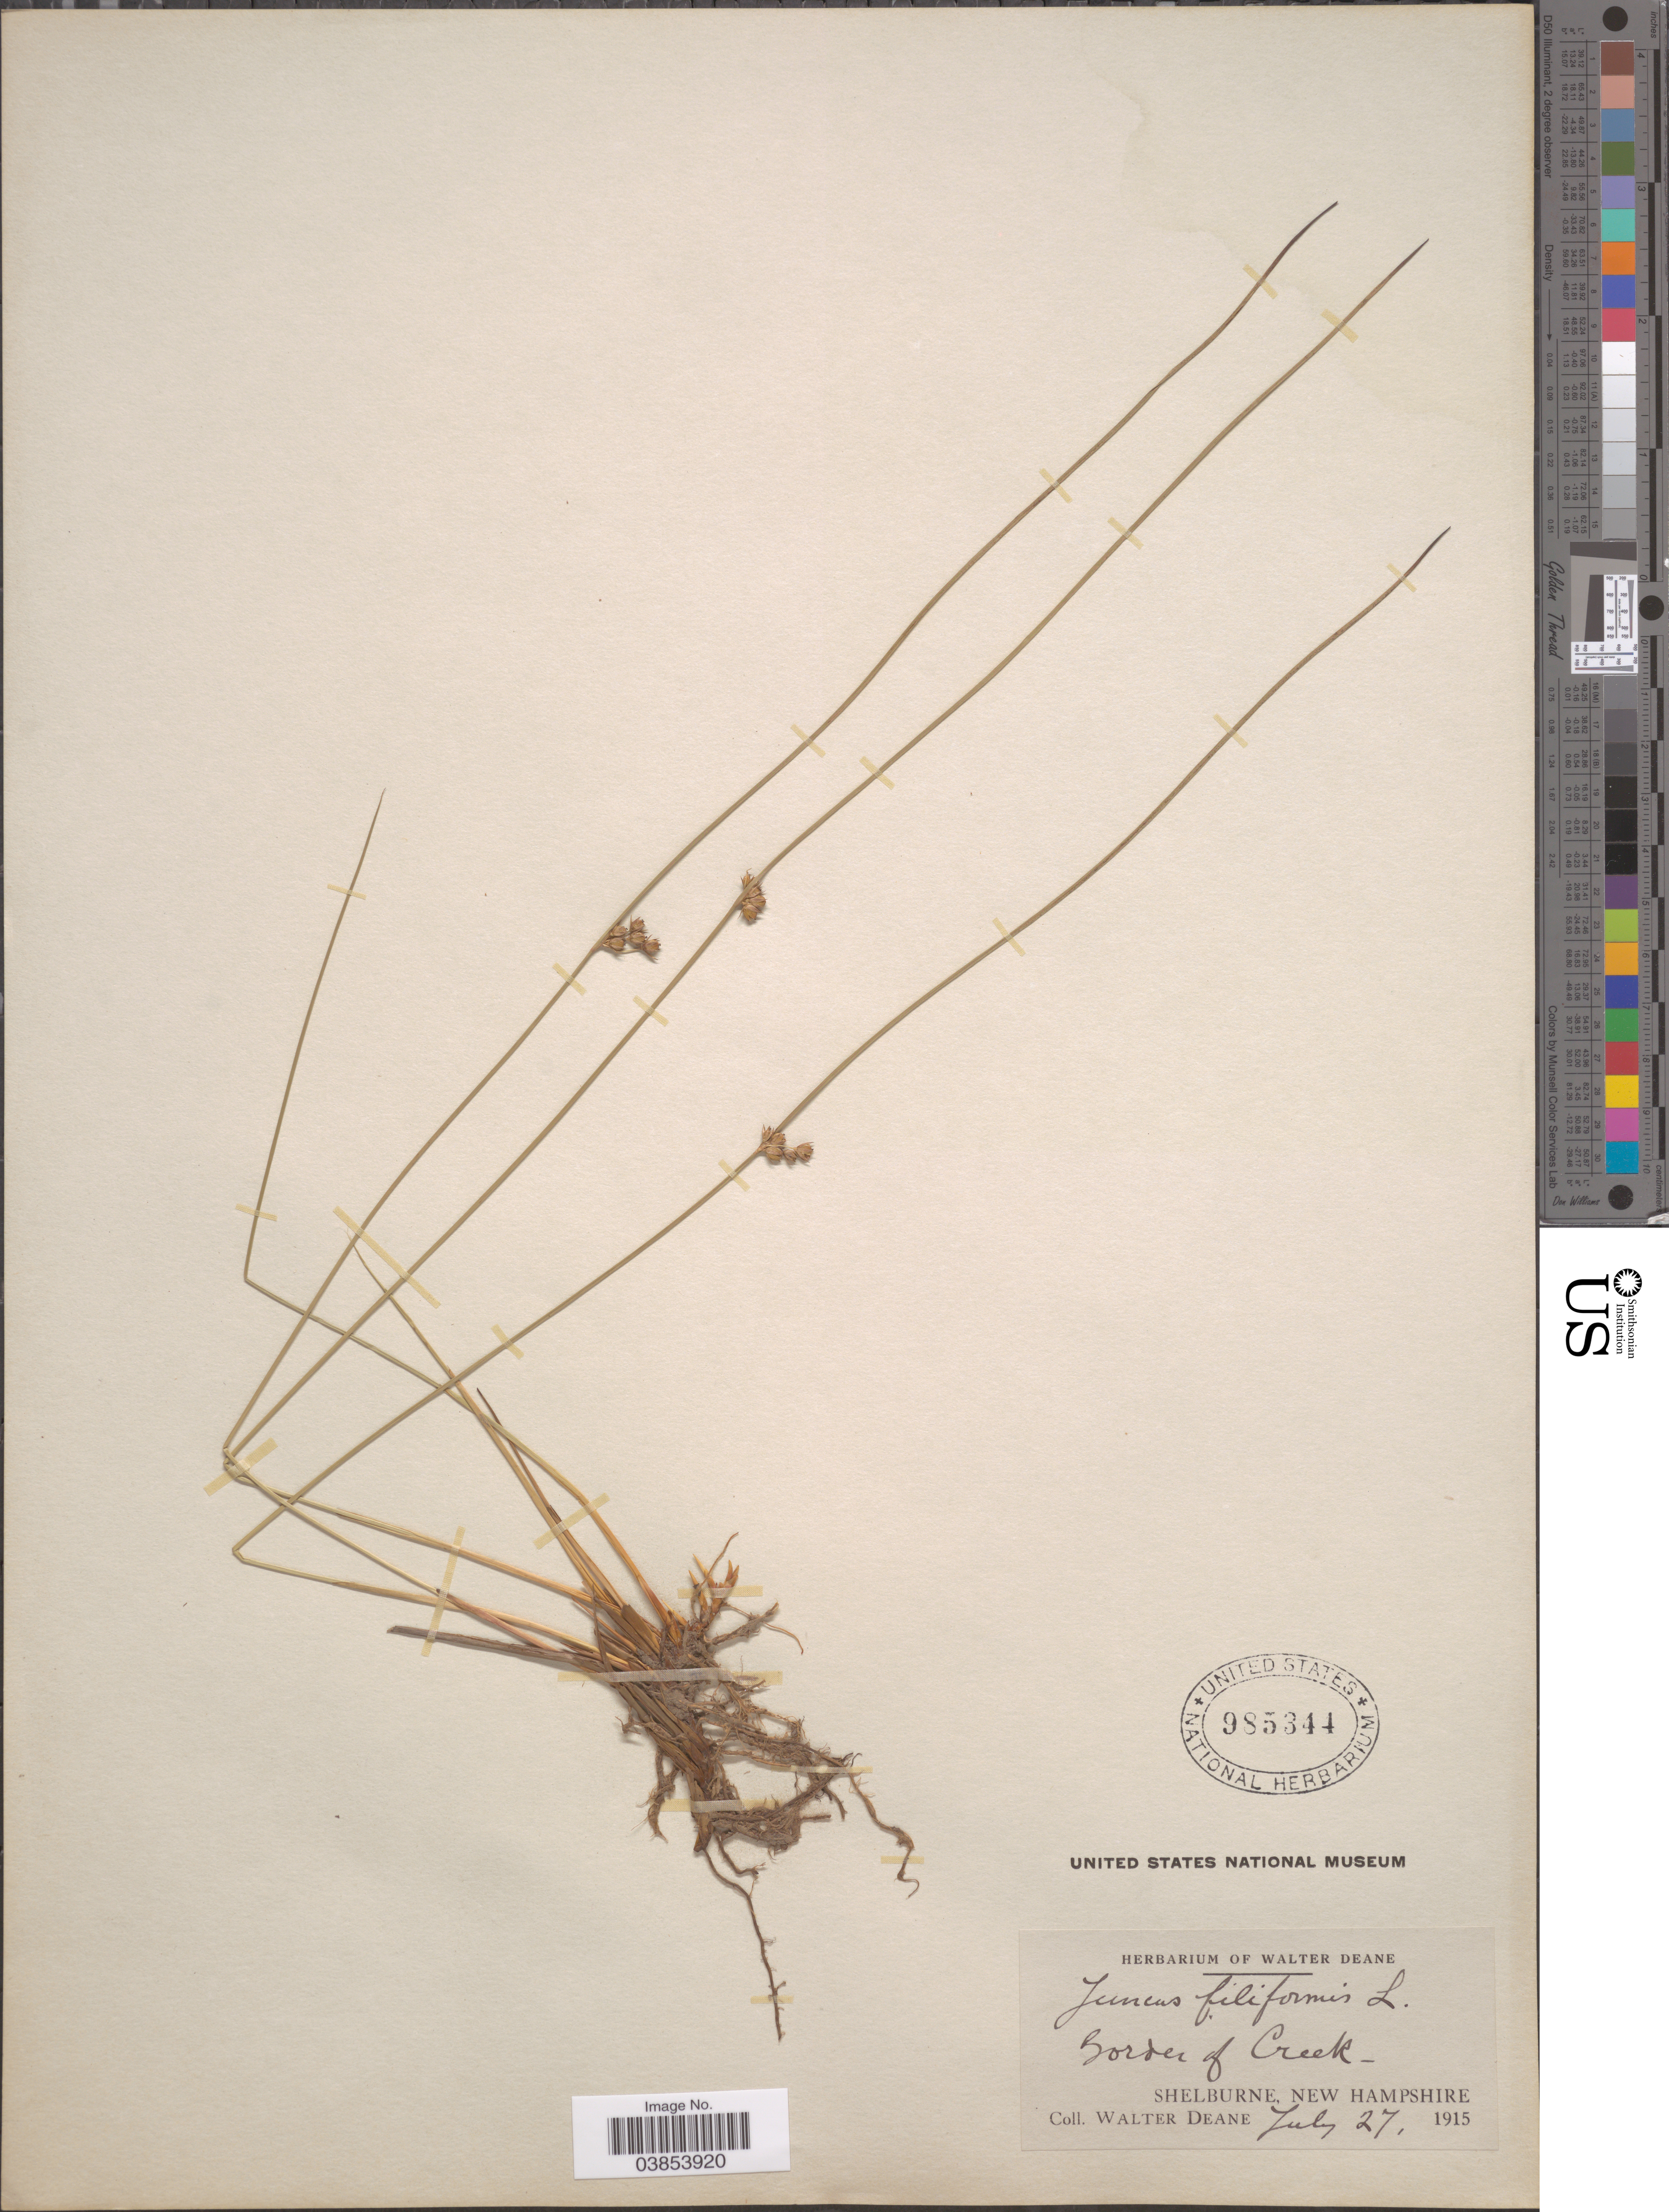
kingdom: Plantae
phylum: Tracheophyta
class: Liliopsida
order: Poales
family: Juncaceae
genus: Juncus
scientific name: Juncus filiformis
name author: L.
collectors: W. Deane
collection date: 1915-07-27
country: United States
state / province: New Hampshire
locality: Border of Creek, Shelburne.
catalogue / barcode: US 985344